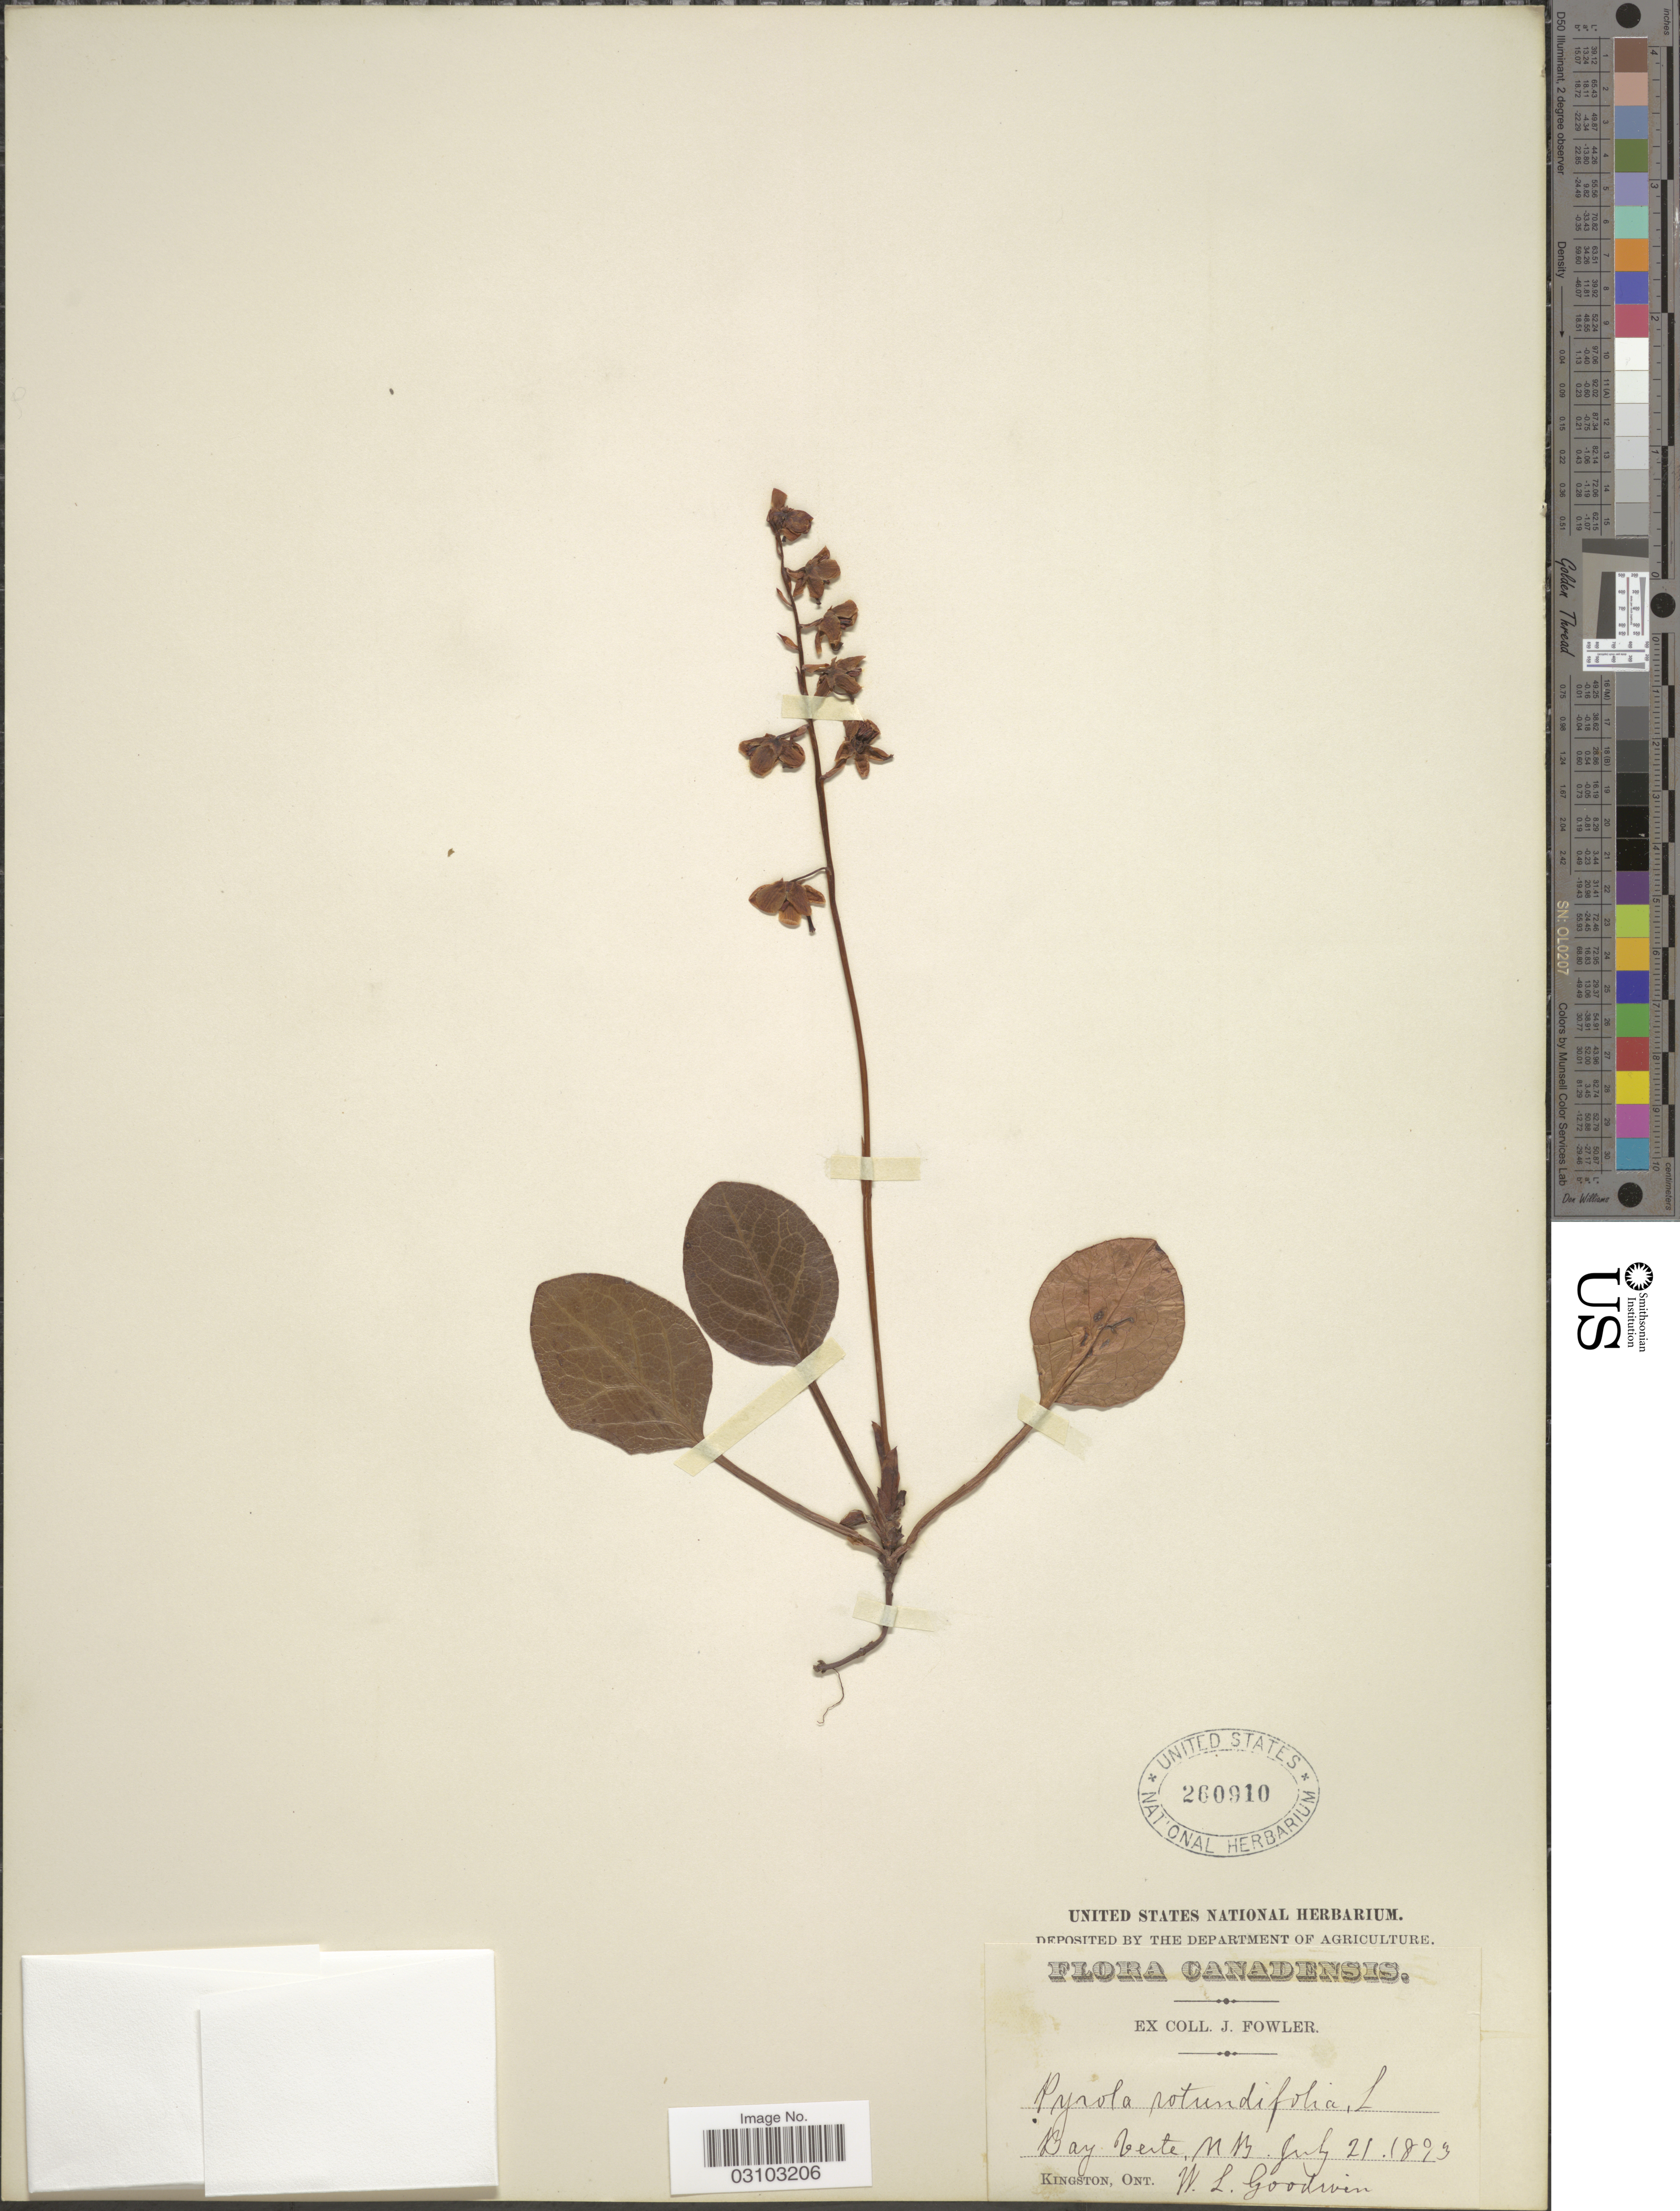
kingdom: Plantae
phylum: Tracheophyta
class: Magnoliopsida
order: Ericales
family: Ericaceae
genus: Pyrola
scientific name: Pyrola americana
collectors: W. Goodwin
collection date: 1893-07-21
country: Canada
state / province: New Brunswick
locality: Bay Verte.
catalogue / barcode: US 260910